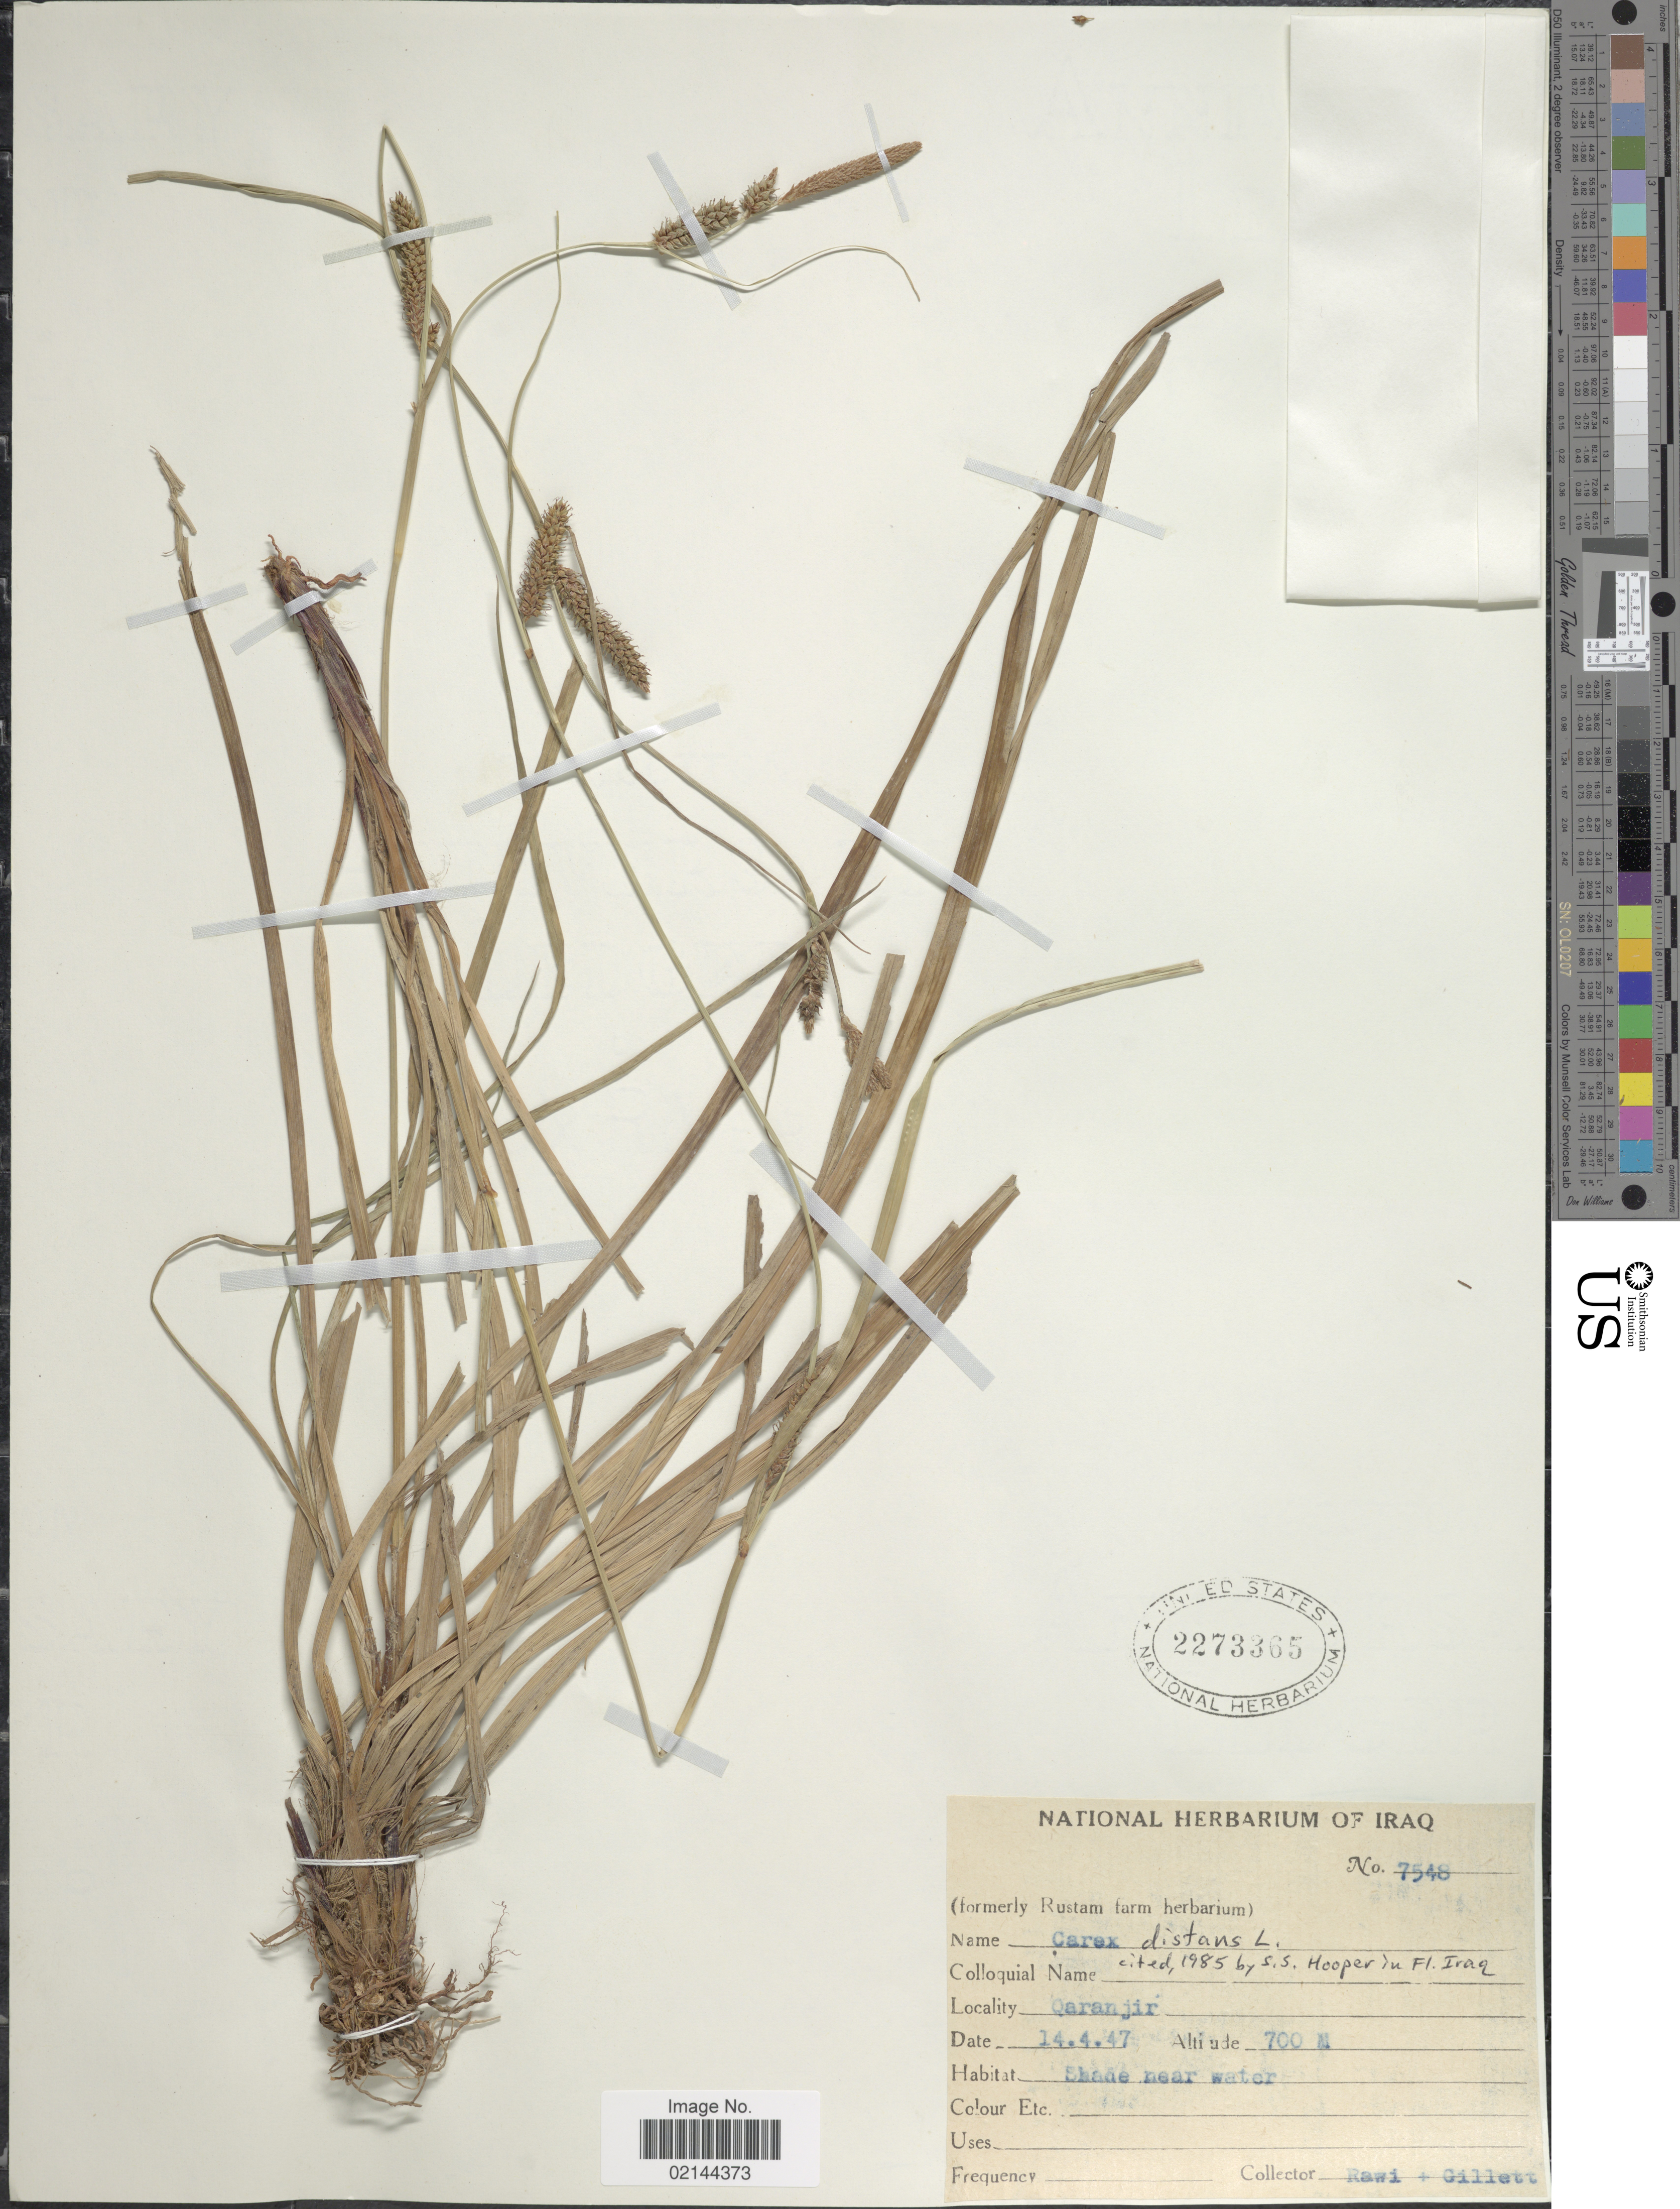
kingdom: Plantae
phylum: Tracheophyta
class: Liliopsida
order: Poales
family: Cyperaceae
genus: Carex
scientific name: Carex distans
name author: L.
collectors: -. Rawi & Gillett, --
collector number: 7548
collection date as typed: Transcribed d/m/y: 14/4/47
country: Iraq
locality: Qaranjir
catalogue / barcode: US 2273365